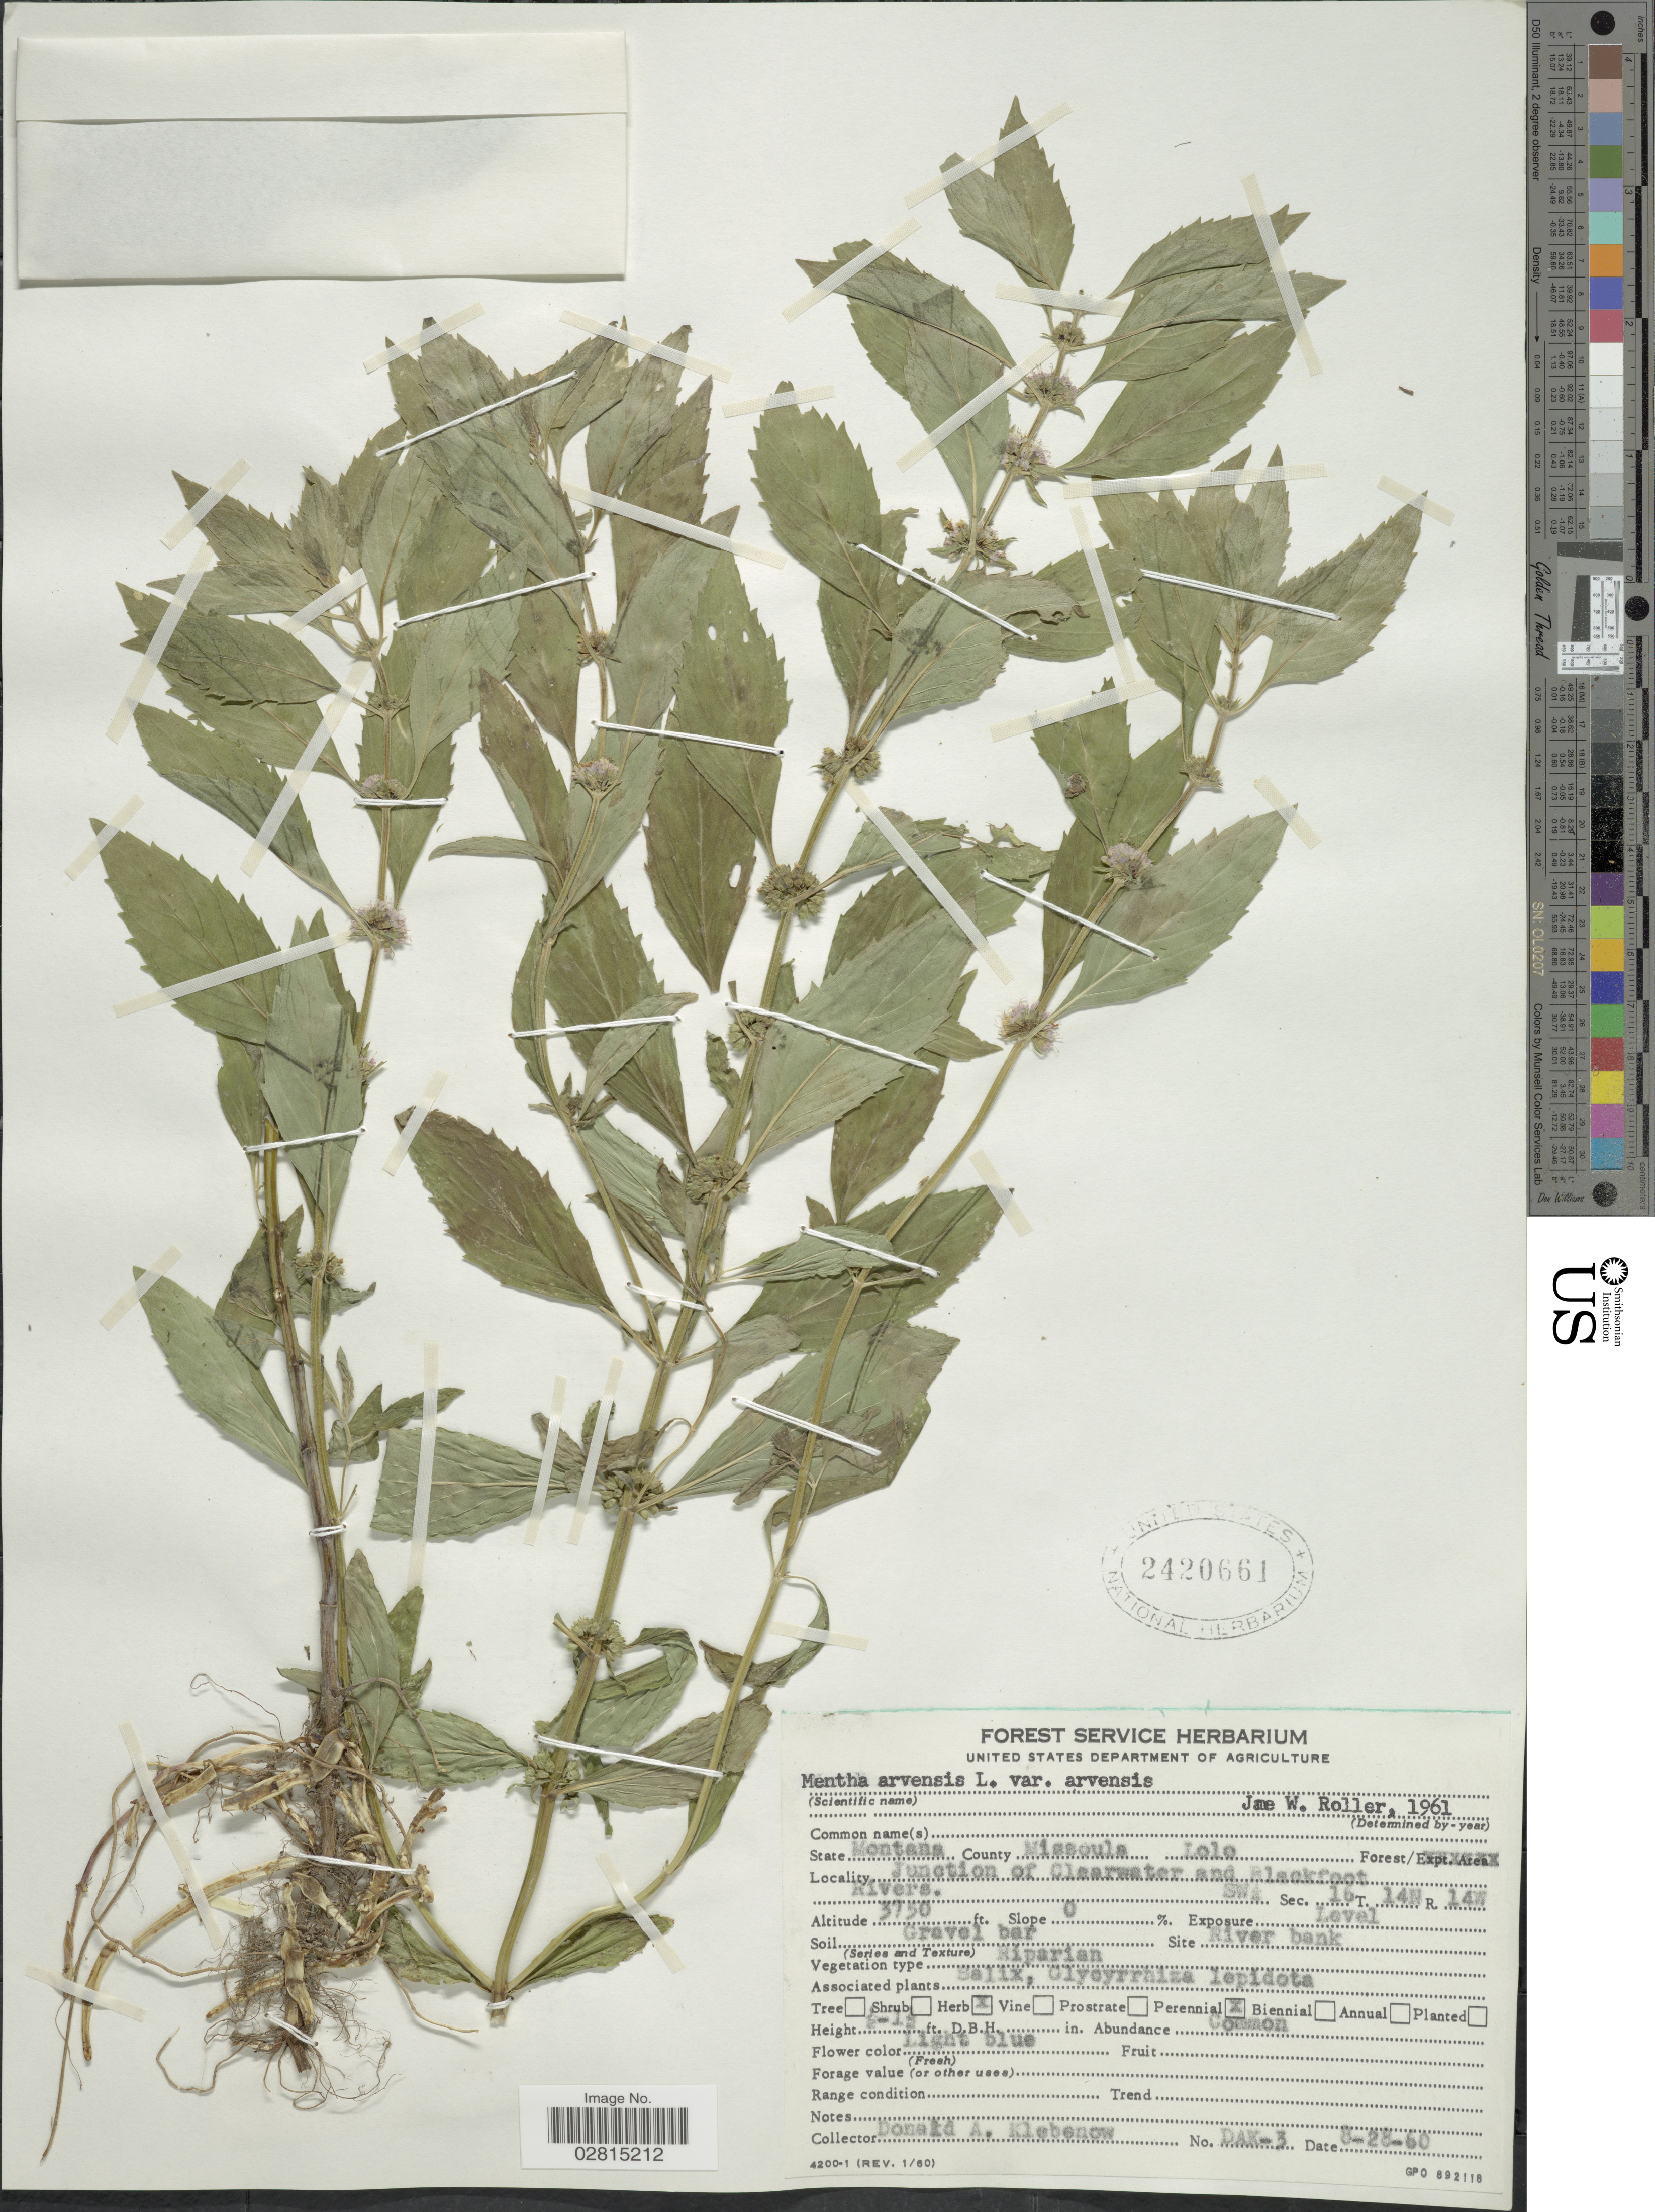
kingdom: Plantae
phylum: Tracheophyta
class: Magnoliopsida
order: Lamiales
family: Lamiaceae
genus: Mentha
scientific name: Mentha sp.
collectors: D. Klebenow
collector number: DAK-3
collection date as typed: Transcribed d/m/y: 28/8/60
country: United States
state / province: Montana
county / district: Missoula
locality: Lolo Forest, Junction of Clearwater and Blackfoot Rivers, SW 1/4 Sec. 16 T14N R14W.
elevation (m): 1143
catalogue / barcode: US 2420661